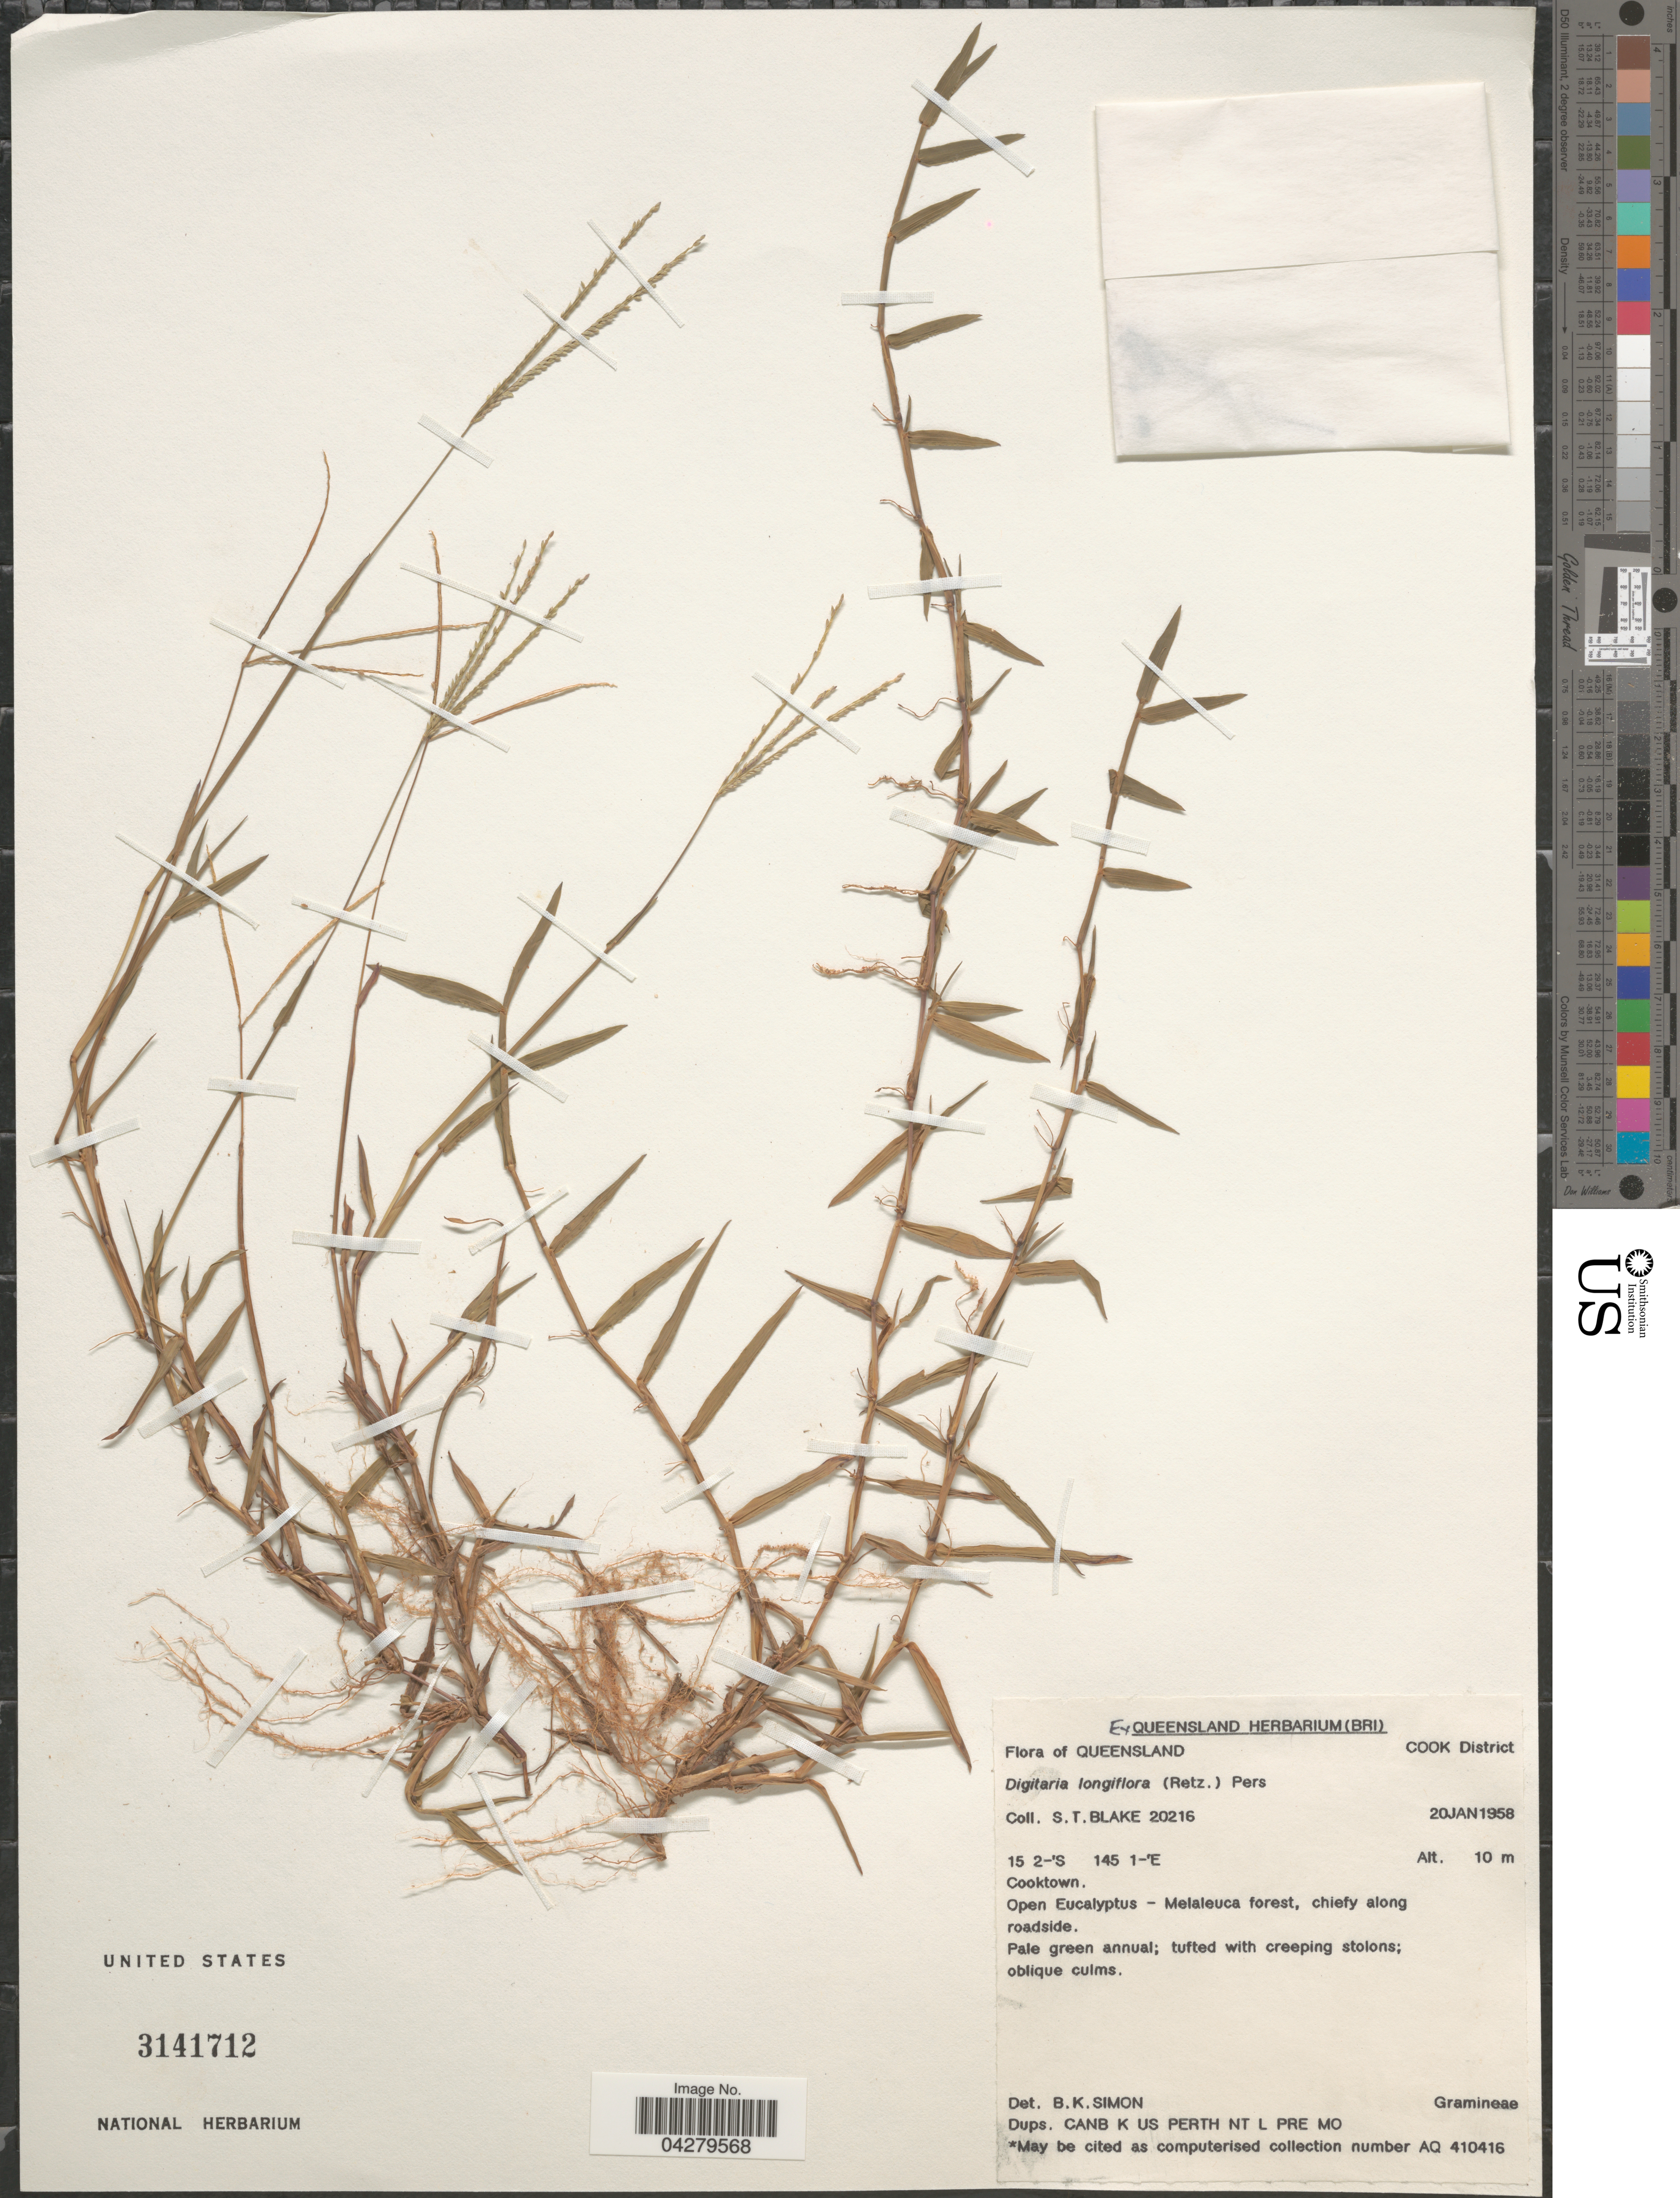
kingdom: Plantae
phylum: Tracheophyta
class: Liliopsida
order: Poales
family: Poaceae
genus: Digitaria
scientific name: Digitaria longiflora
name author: (Retz.) Pers.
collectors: S. T. Blake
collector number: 20216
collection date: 1958-01-20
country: Australia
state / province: Queensland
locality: Cook District. Cooktown.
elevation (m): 10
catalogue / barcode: US 3141712